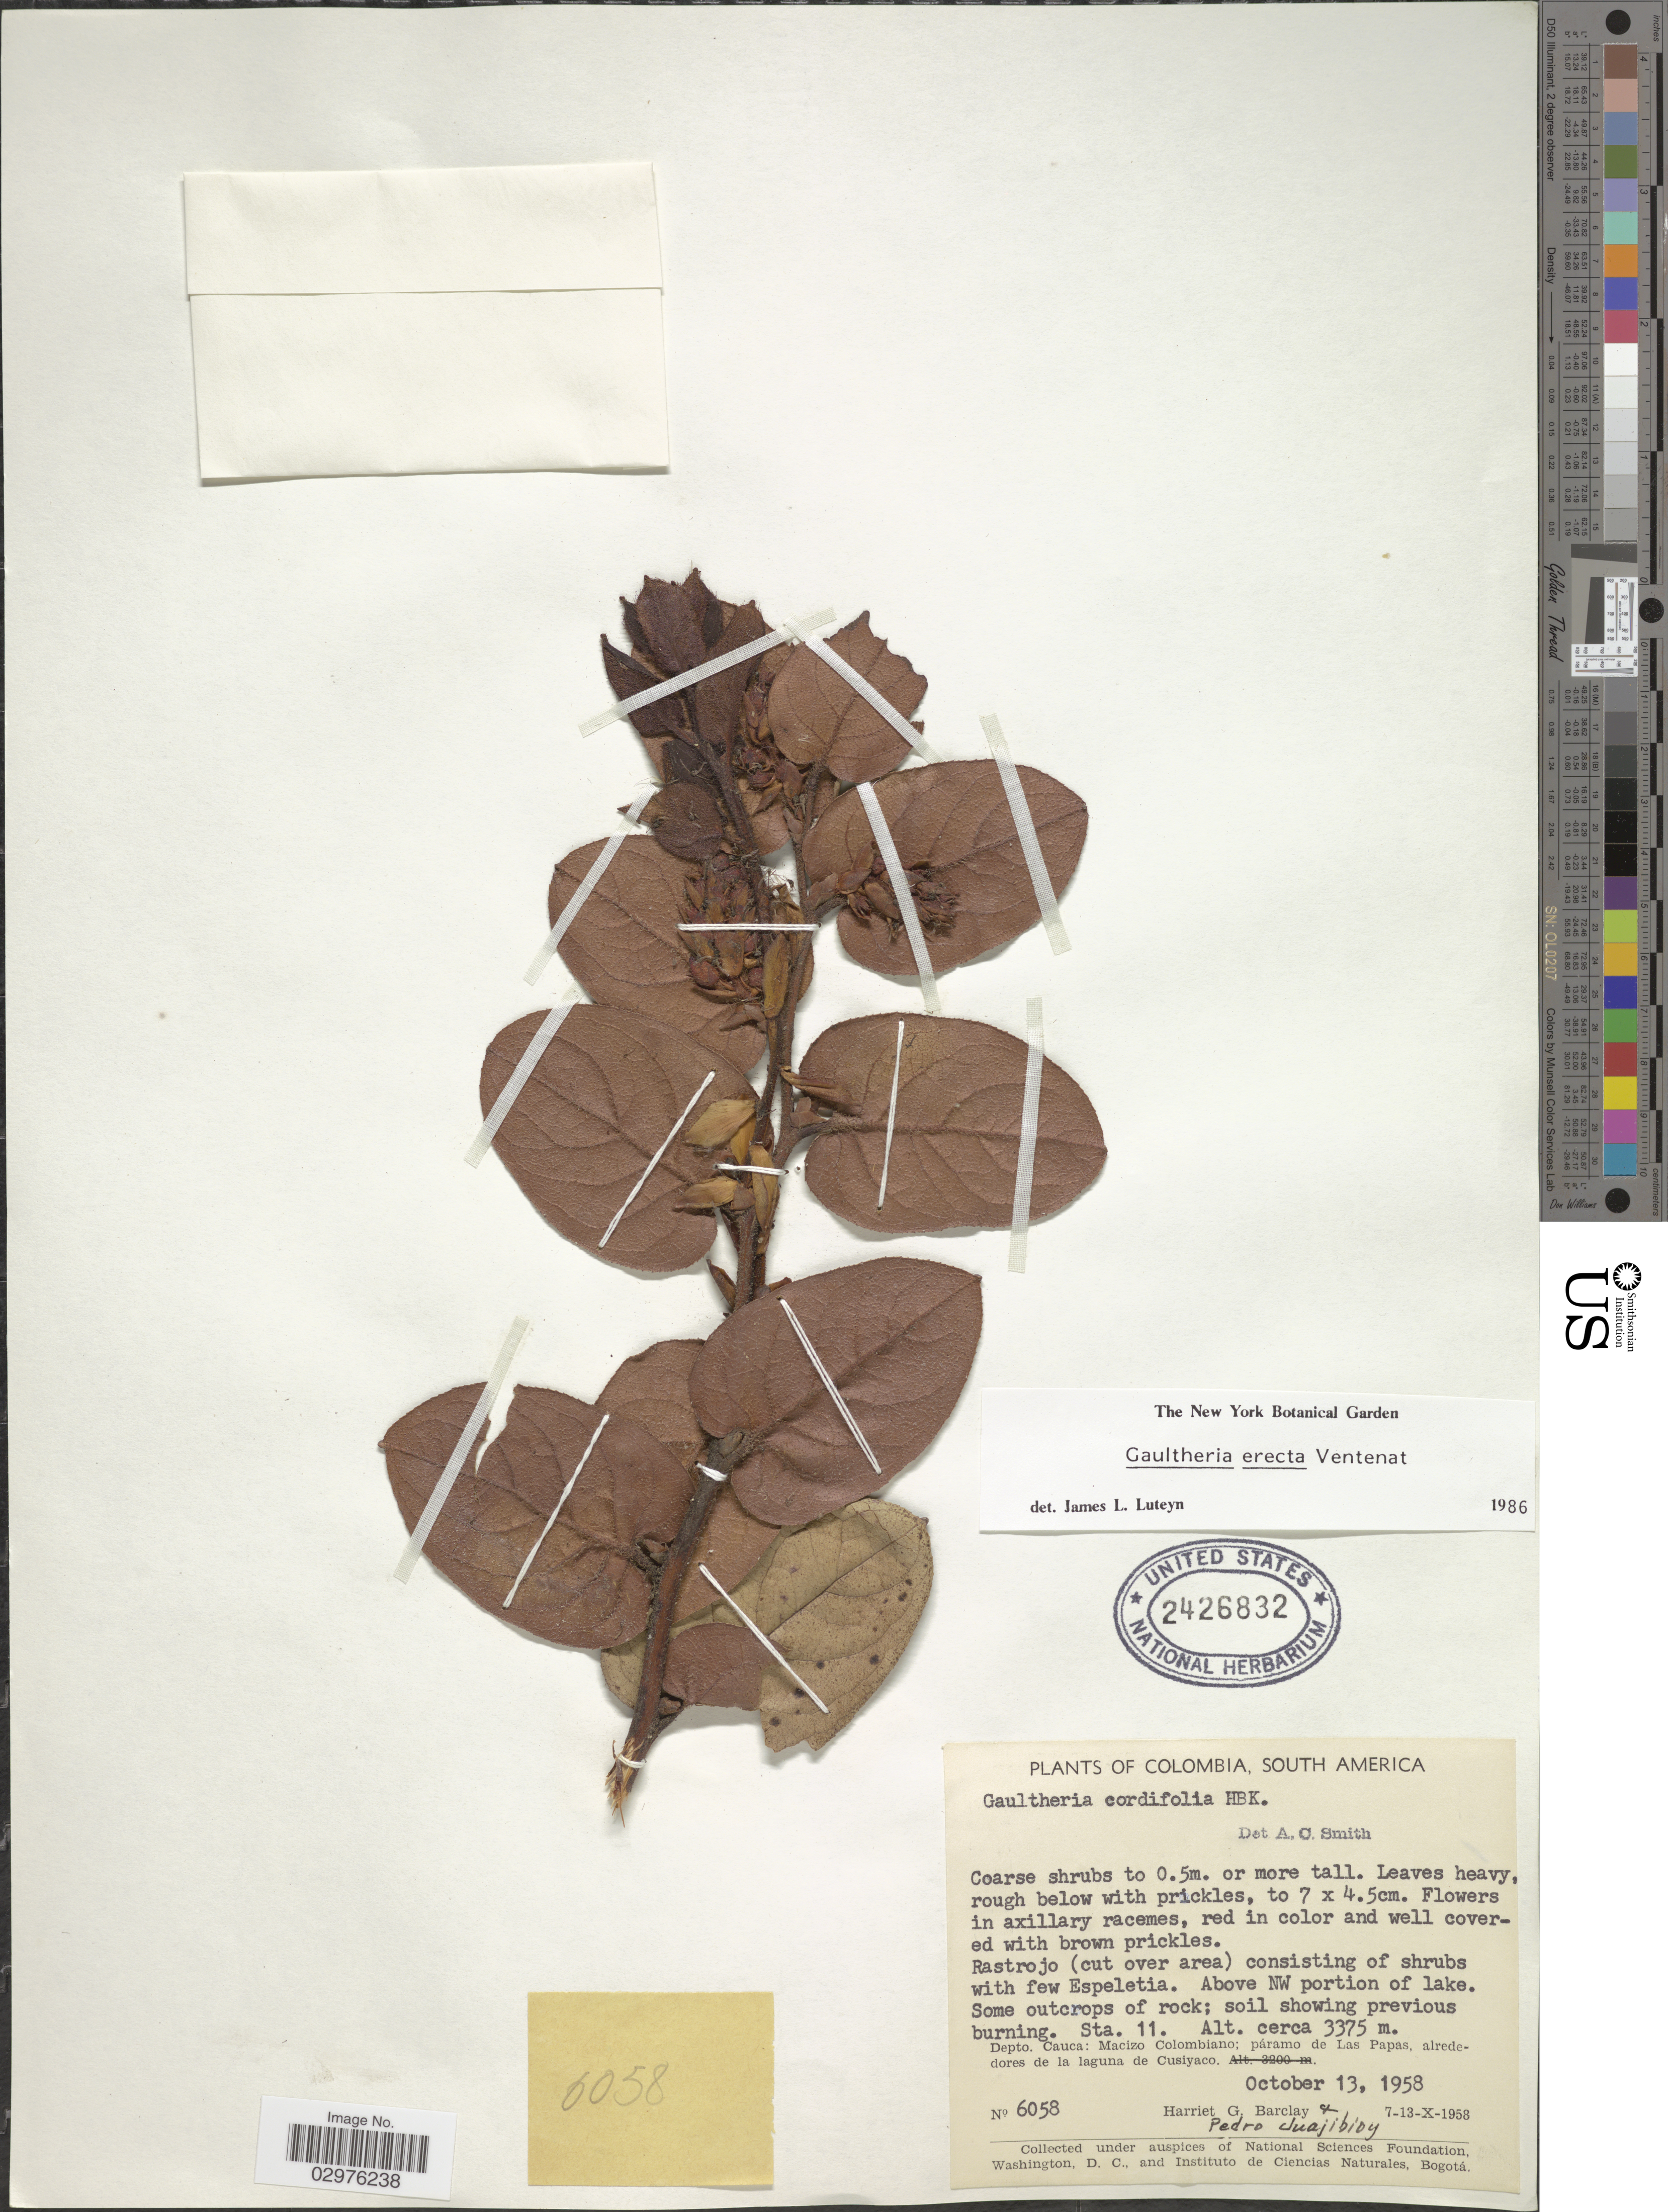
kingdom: Plantae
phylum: Tracheophyta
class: Magnoliopsida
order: Ericales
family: Ericaceae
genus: Gaultheria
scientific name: Gaultheria erecta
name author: Vent.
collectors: H. G. Barclay & P. Juajibioy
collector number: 6058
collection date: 1958-10-13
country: Colombia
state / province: Cauca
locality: South America. Above NW portion of lake. Sta. 11. Depto. Cauca: Macizo Colombiano; páramo de Las Papas, alrededores de la laguna de Cusiyaco.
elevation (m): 3375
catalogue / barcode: US 2426832